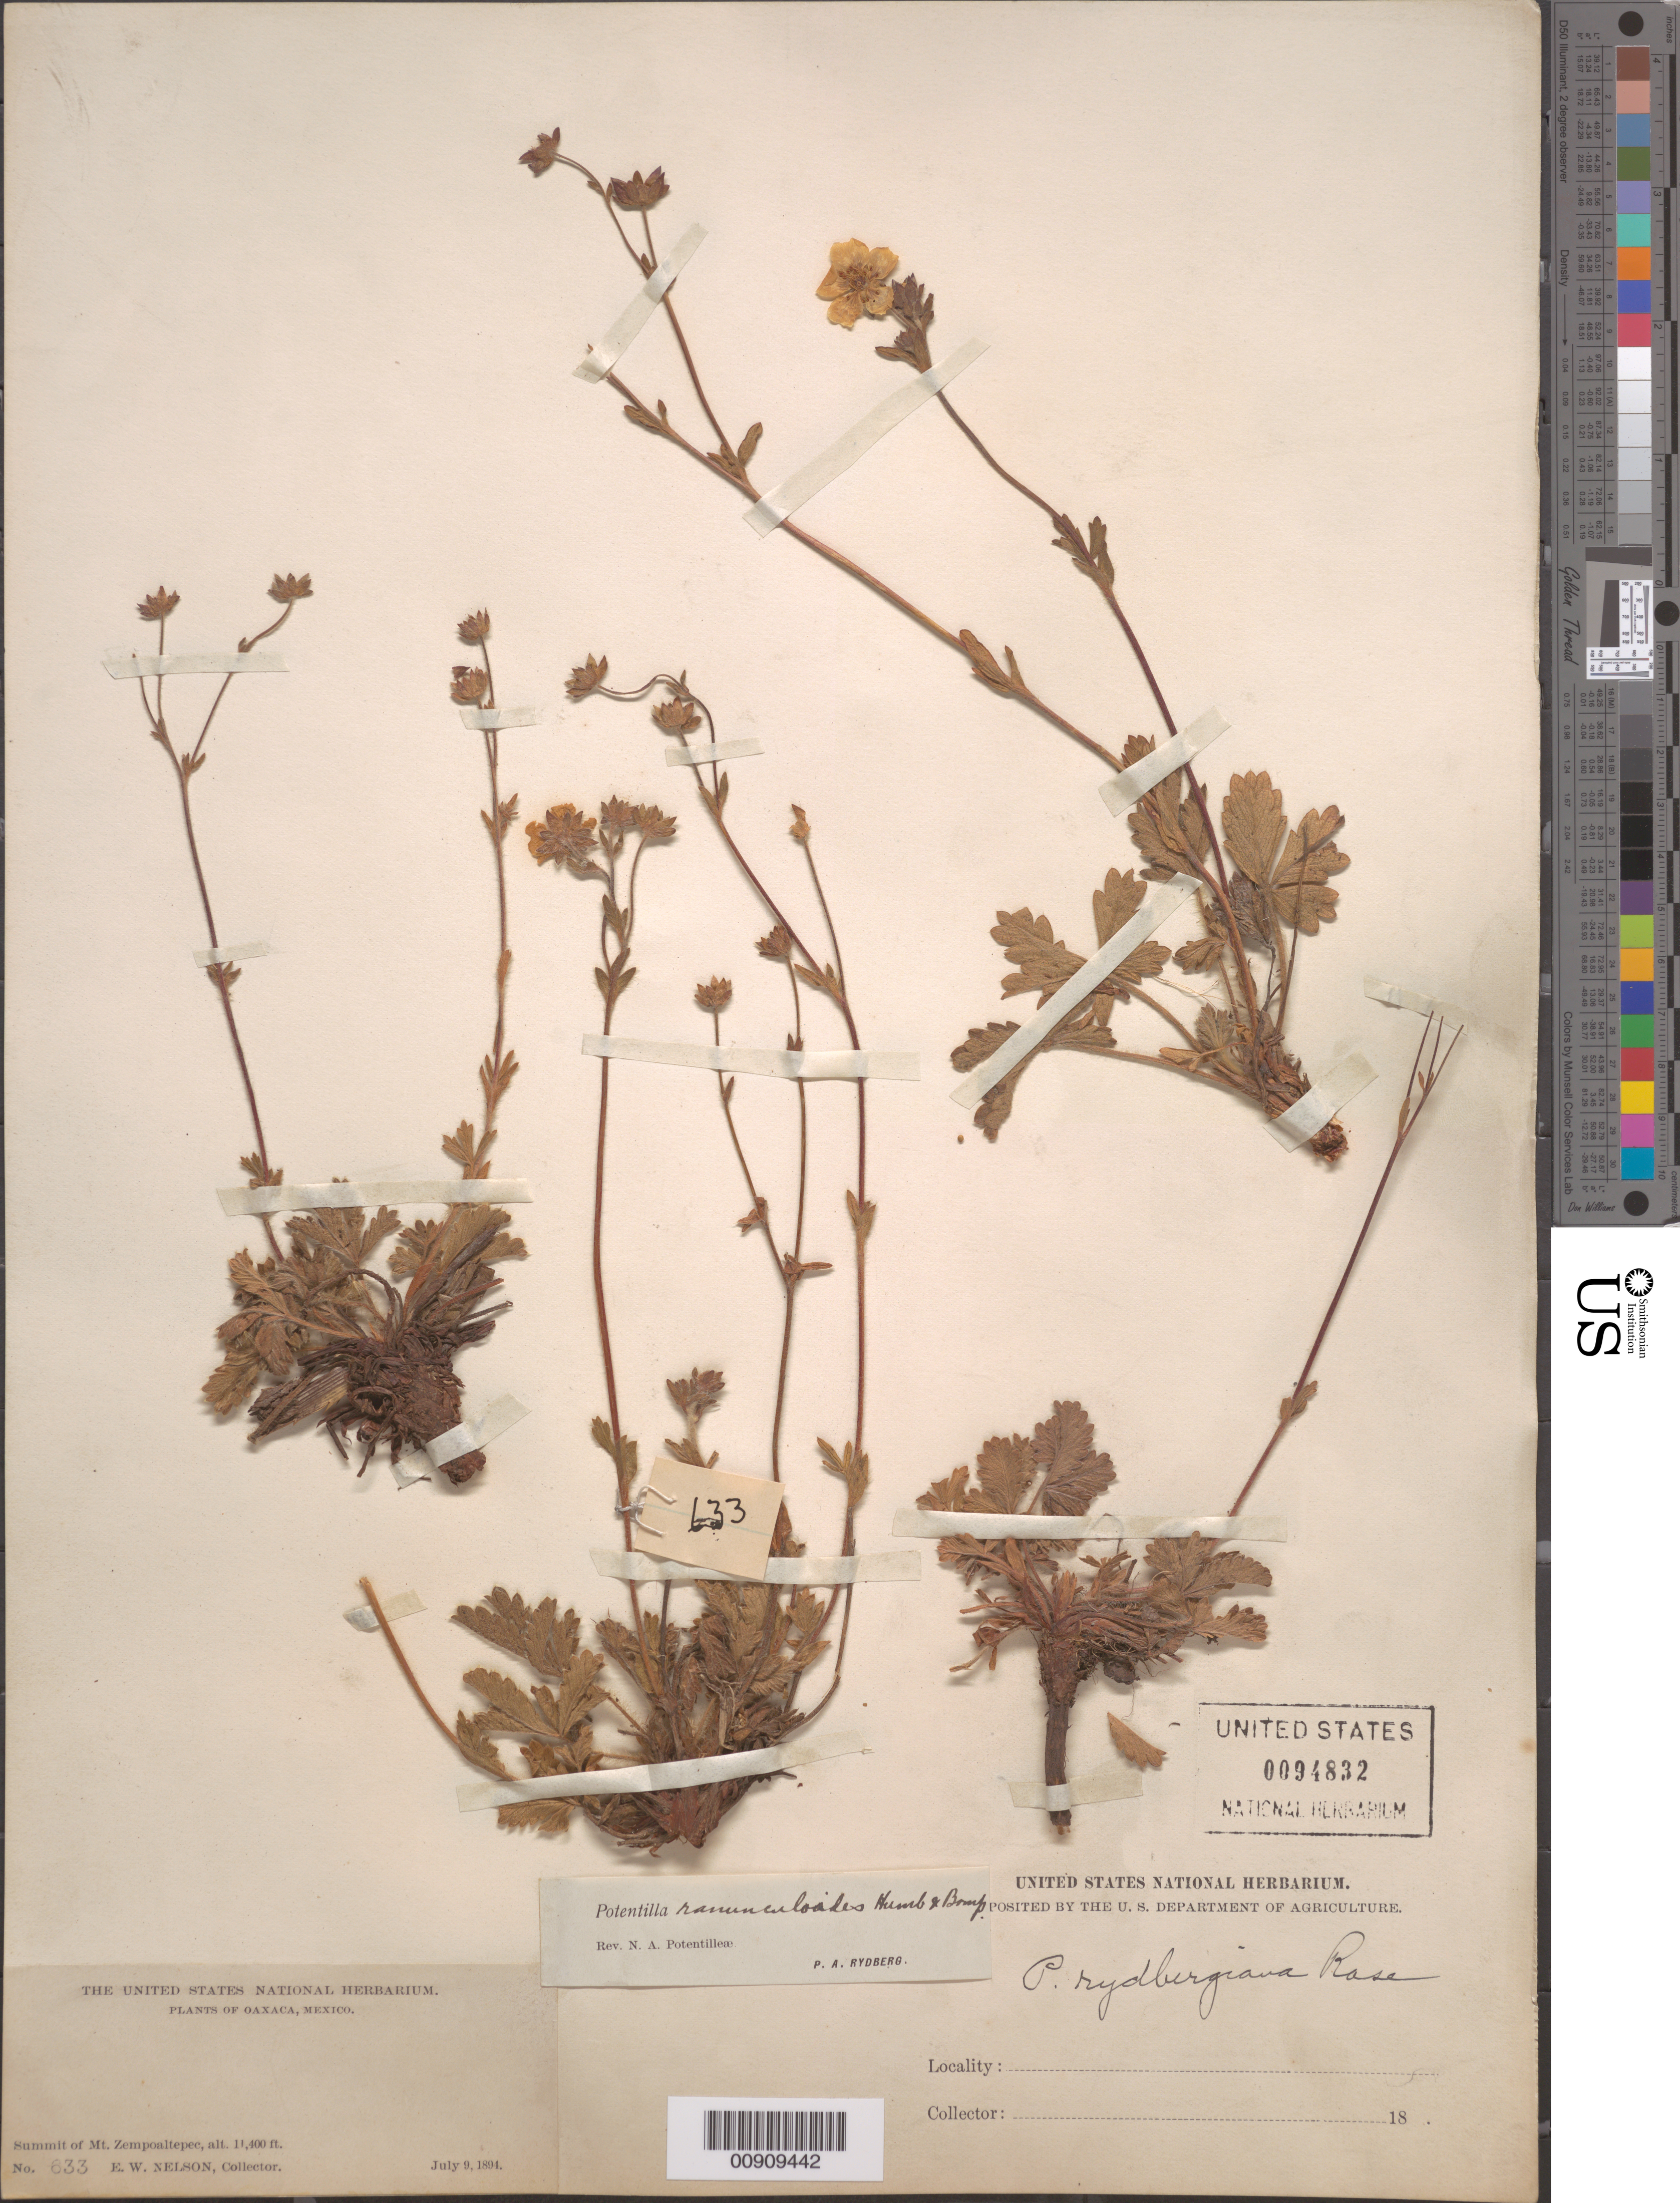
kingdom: Plantae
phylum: Tracheophyta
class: Magnoliopsida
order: Rosales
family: Rosaceae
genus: Potentilla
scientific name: Potentilla ranunculoides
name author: Humb. & Bonpl. ex Nestl.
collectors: E. W. Nelson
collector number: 633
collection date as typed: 09 Jul 1894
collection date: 1894-07-09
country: Mexico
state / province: Oaxaca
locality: Summit of Mt. Zempoaltepec.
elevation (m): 3475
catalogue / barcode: US 94832